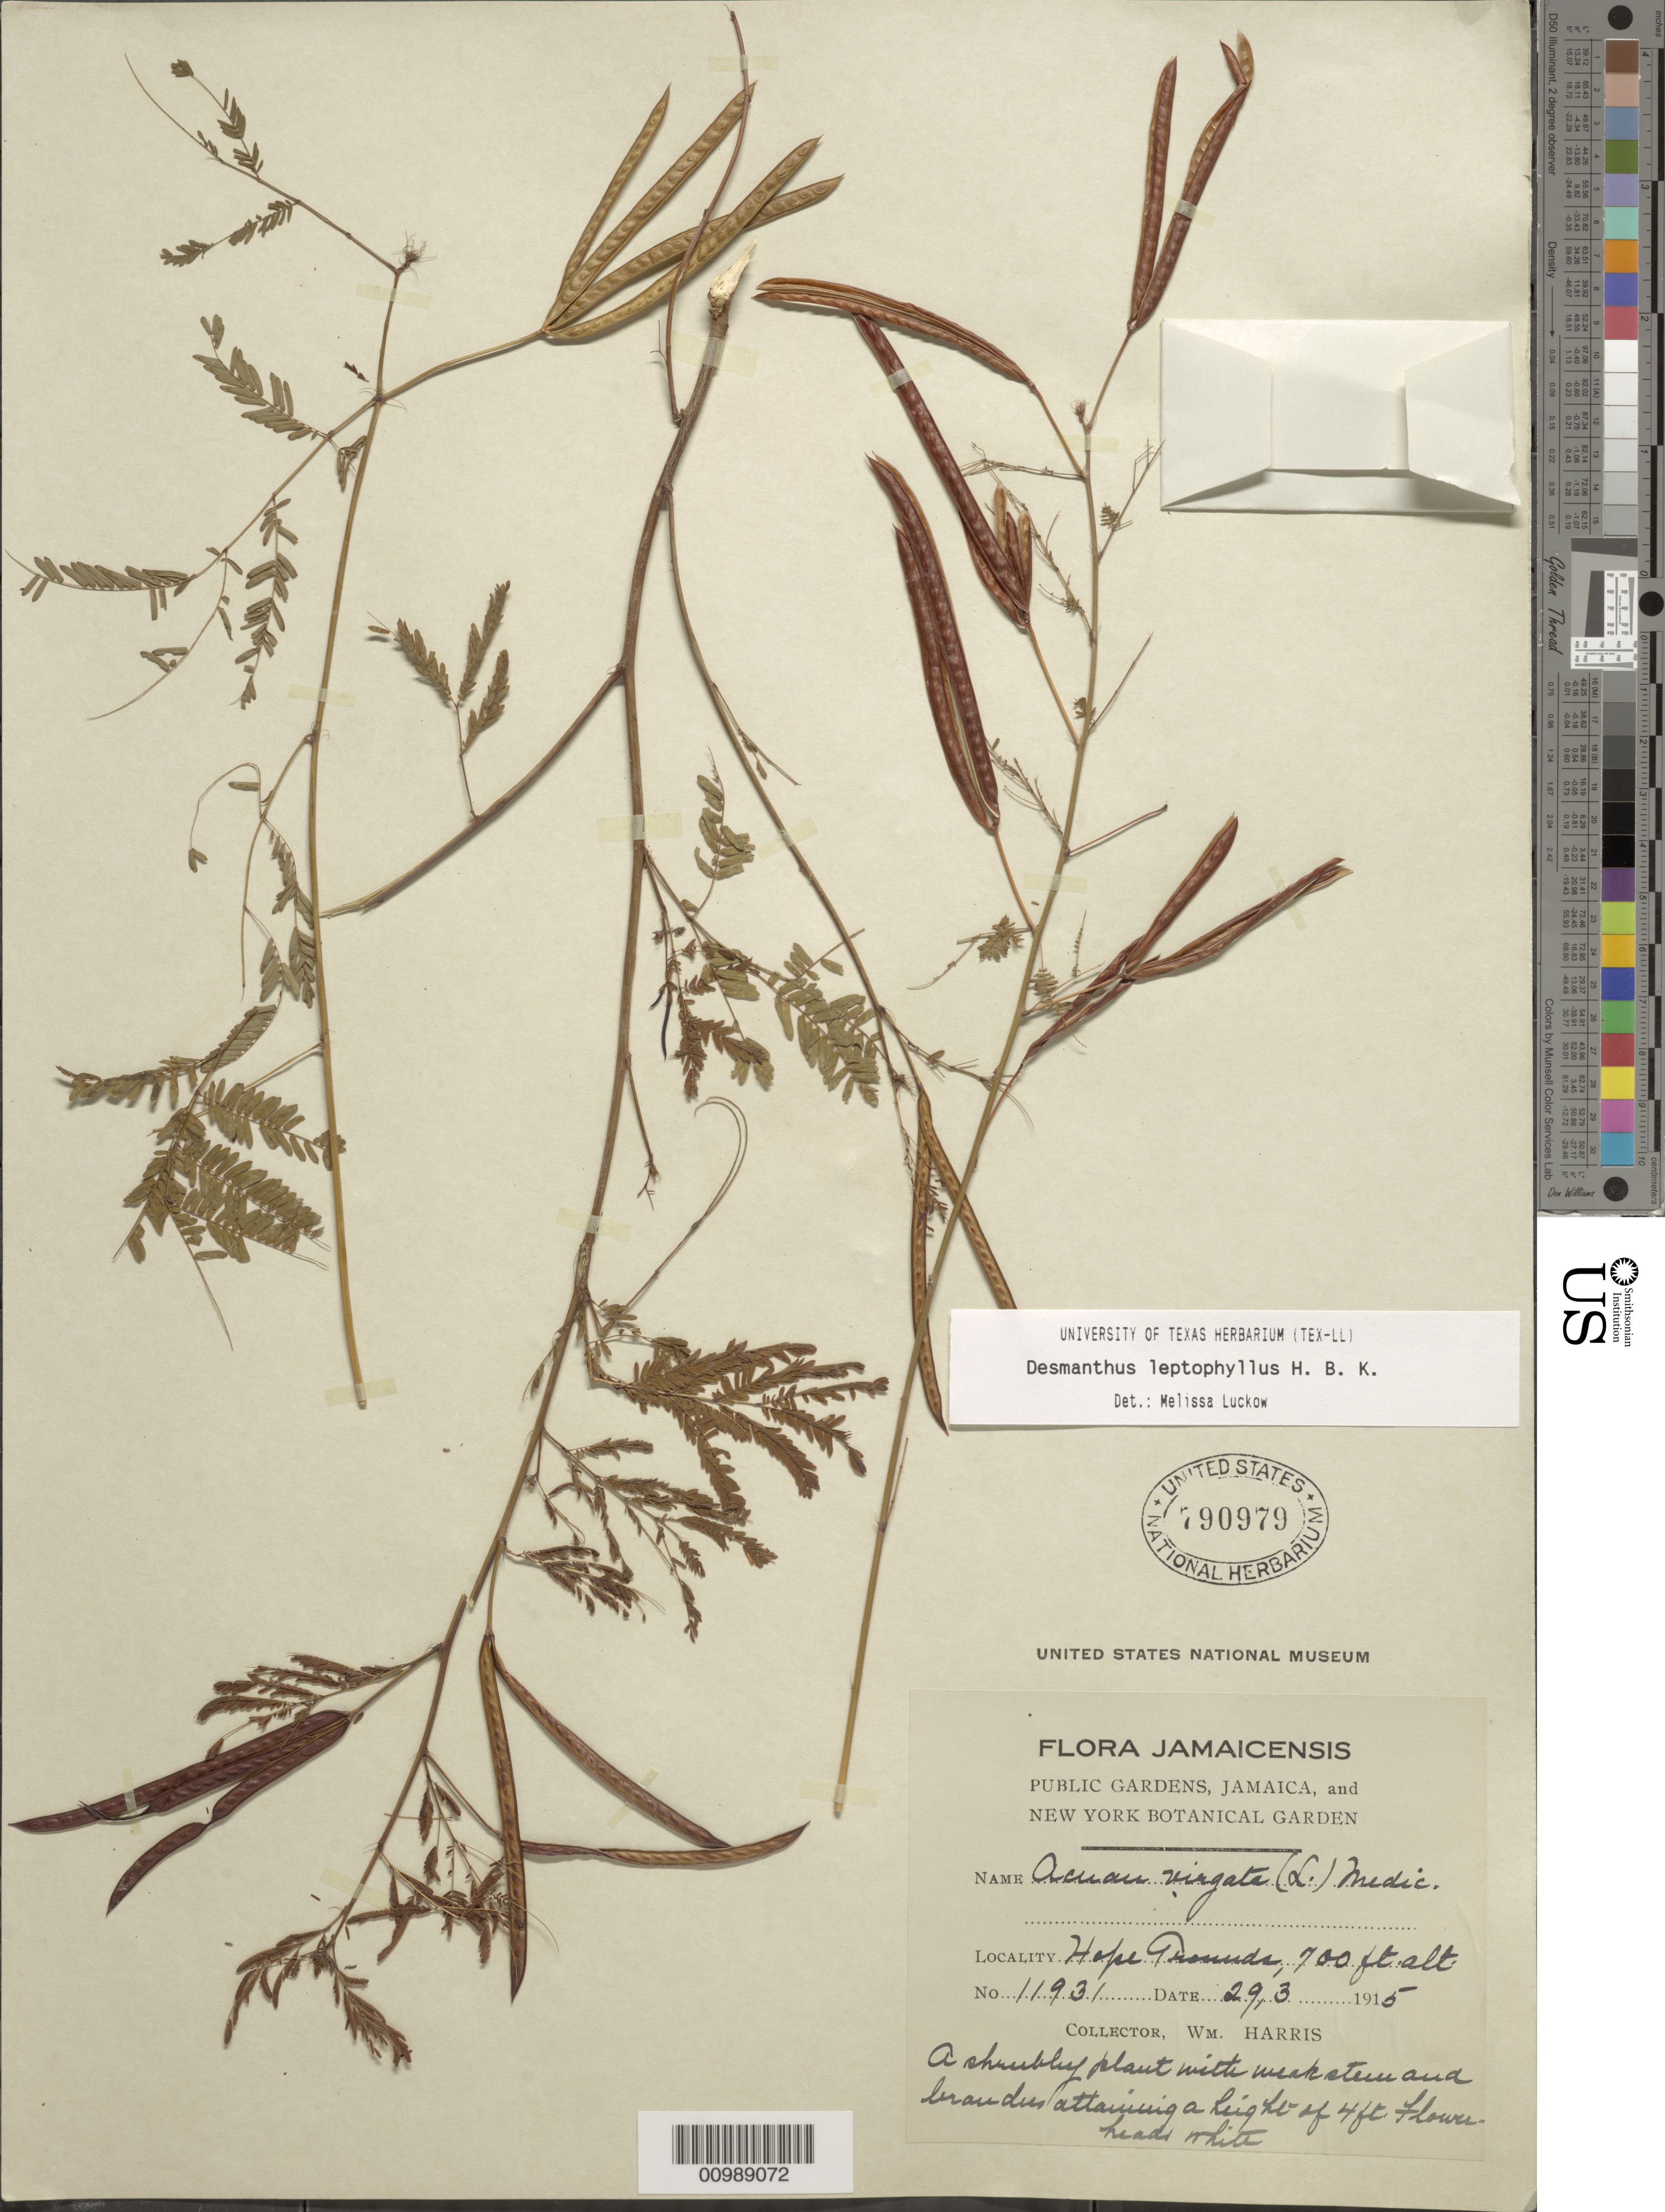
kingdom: Plantae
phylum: Tracheophyta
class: Magnoliopsida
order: Fabales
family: Fabaceae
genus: Desmanthus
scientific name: Desmanthus leptophyllus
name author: Kunth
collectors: W. H. Harris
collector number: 11931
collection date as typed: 29 Mar 1915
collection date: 1915-03-29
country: Jamaica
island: Jamaica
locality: Hape Grounds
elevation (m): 213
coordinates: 0 N, 0 E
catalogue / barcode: US 790979